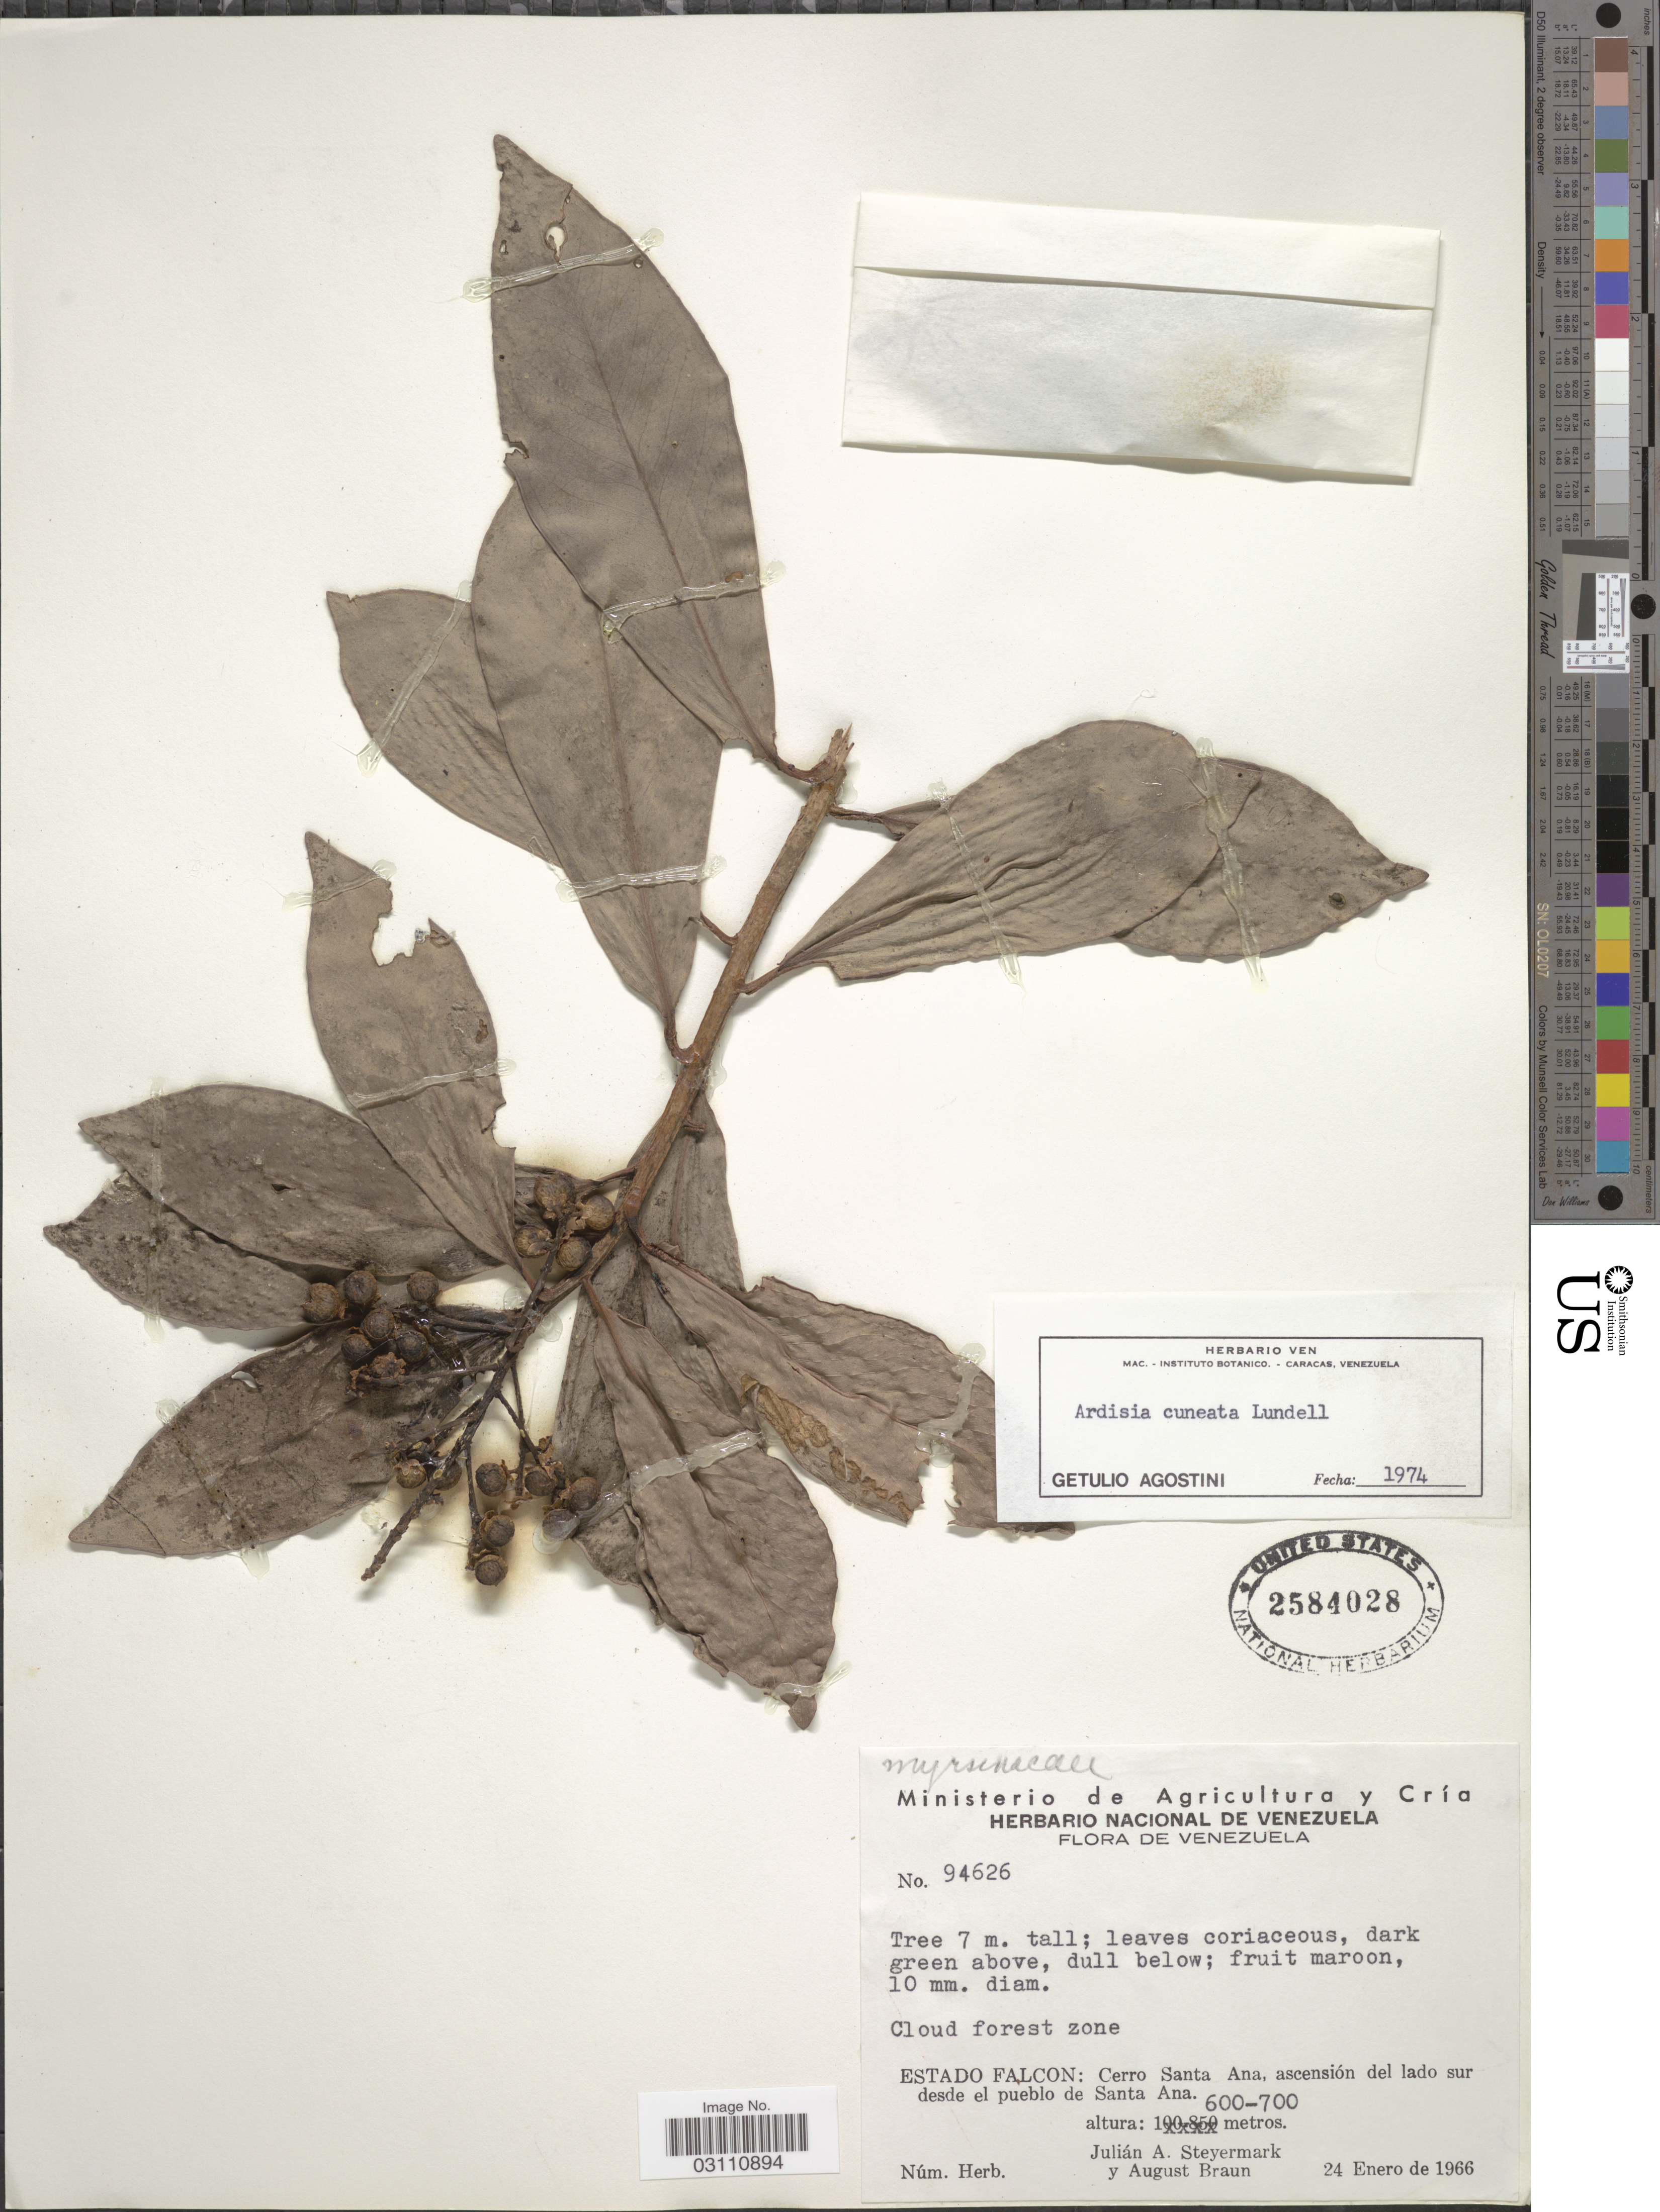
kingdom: Plantae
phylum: Tracheophyta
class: Magnoliopsida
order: Ericales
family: Primulaceae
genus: Ardisia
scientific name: Ardisia cuneata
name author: Lundell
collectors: J. Steyermark & A. Braun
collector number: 94626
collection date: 1966-01-24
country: Venezuela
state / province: Falcón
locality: Cerro Santa Ana, ascensión del lado sur desde el pueblo de Santa Ana.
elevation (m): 600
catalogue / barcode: US 2584028